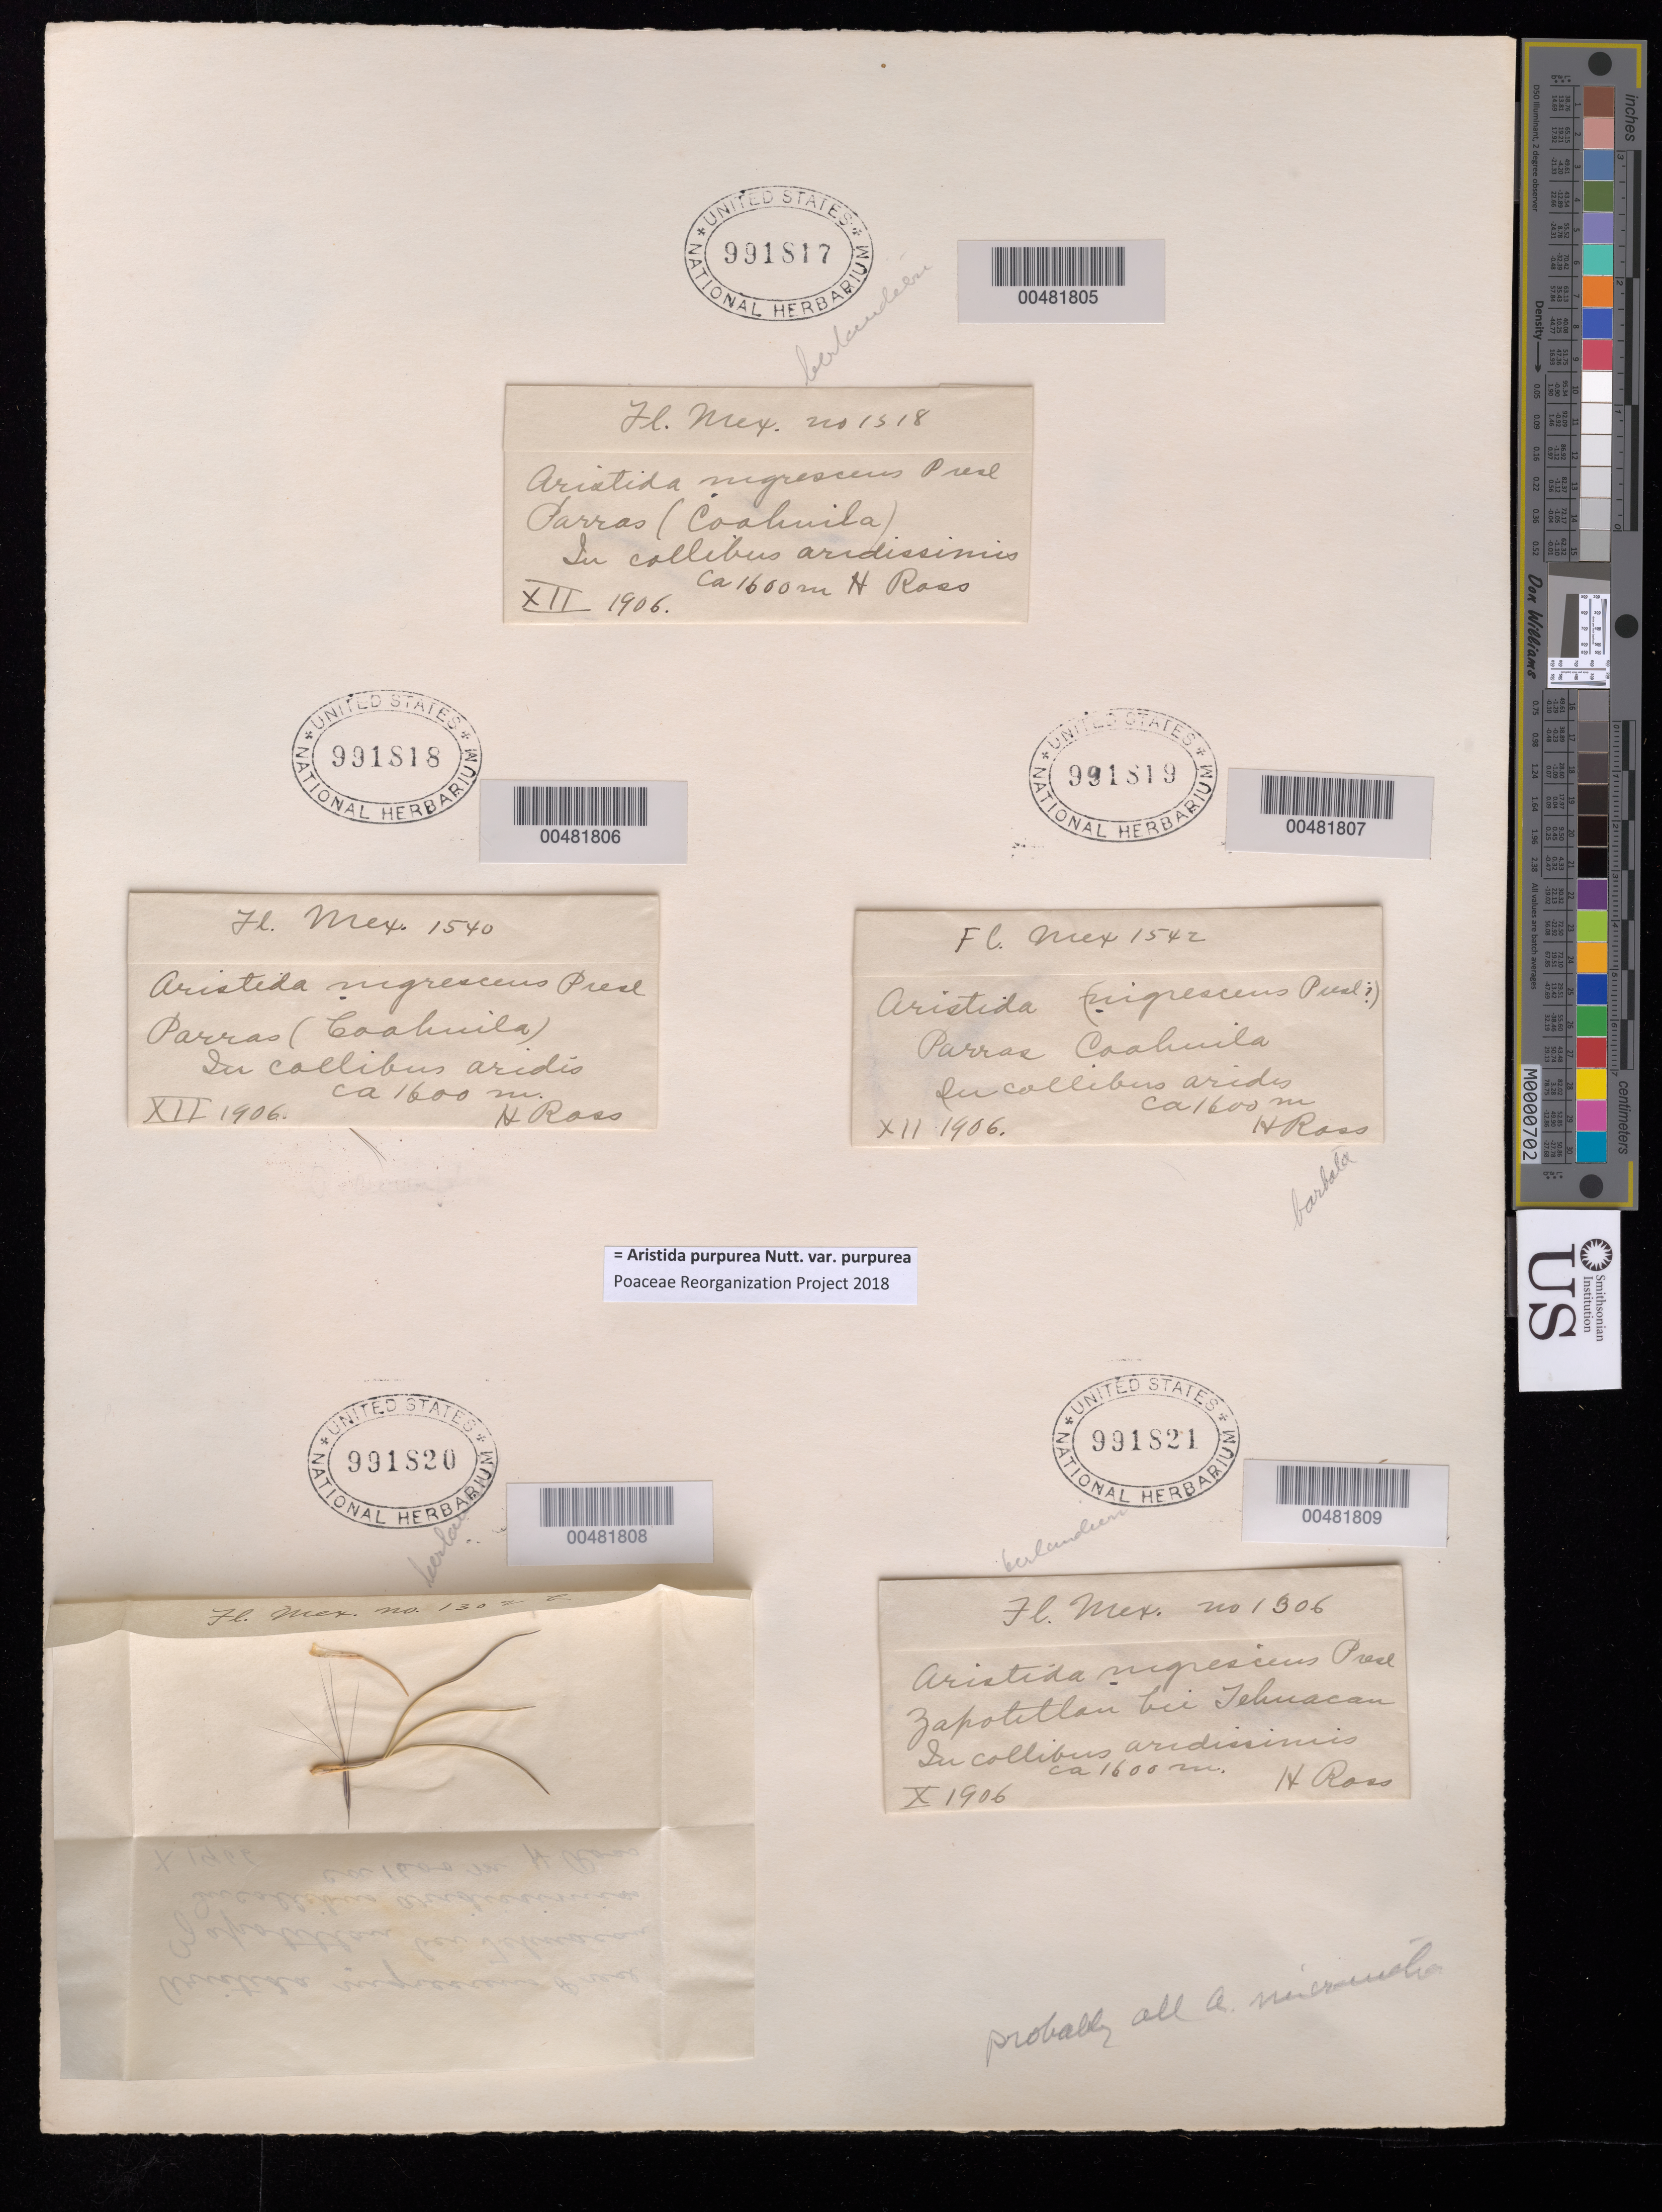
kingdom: Plantae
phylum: Tracheophyta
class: Liliopsida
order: Poales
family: Poaceae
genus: Aristida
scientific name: Aristida purpurea var. purpurea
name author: Nutt.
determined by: Poaceae Reorganization Project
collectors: H. Ross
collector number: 1302b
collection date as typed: Oct 1906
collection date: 1906-10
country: Mexico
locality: Zapotittlan bei Tehuscan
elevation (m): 1600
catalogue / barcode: US 991820